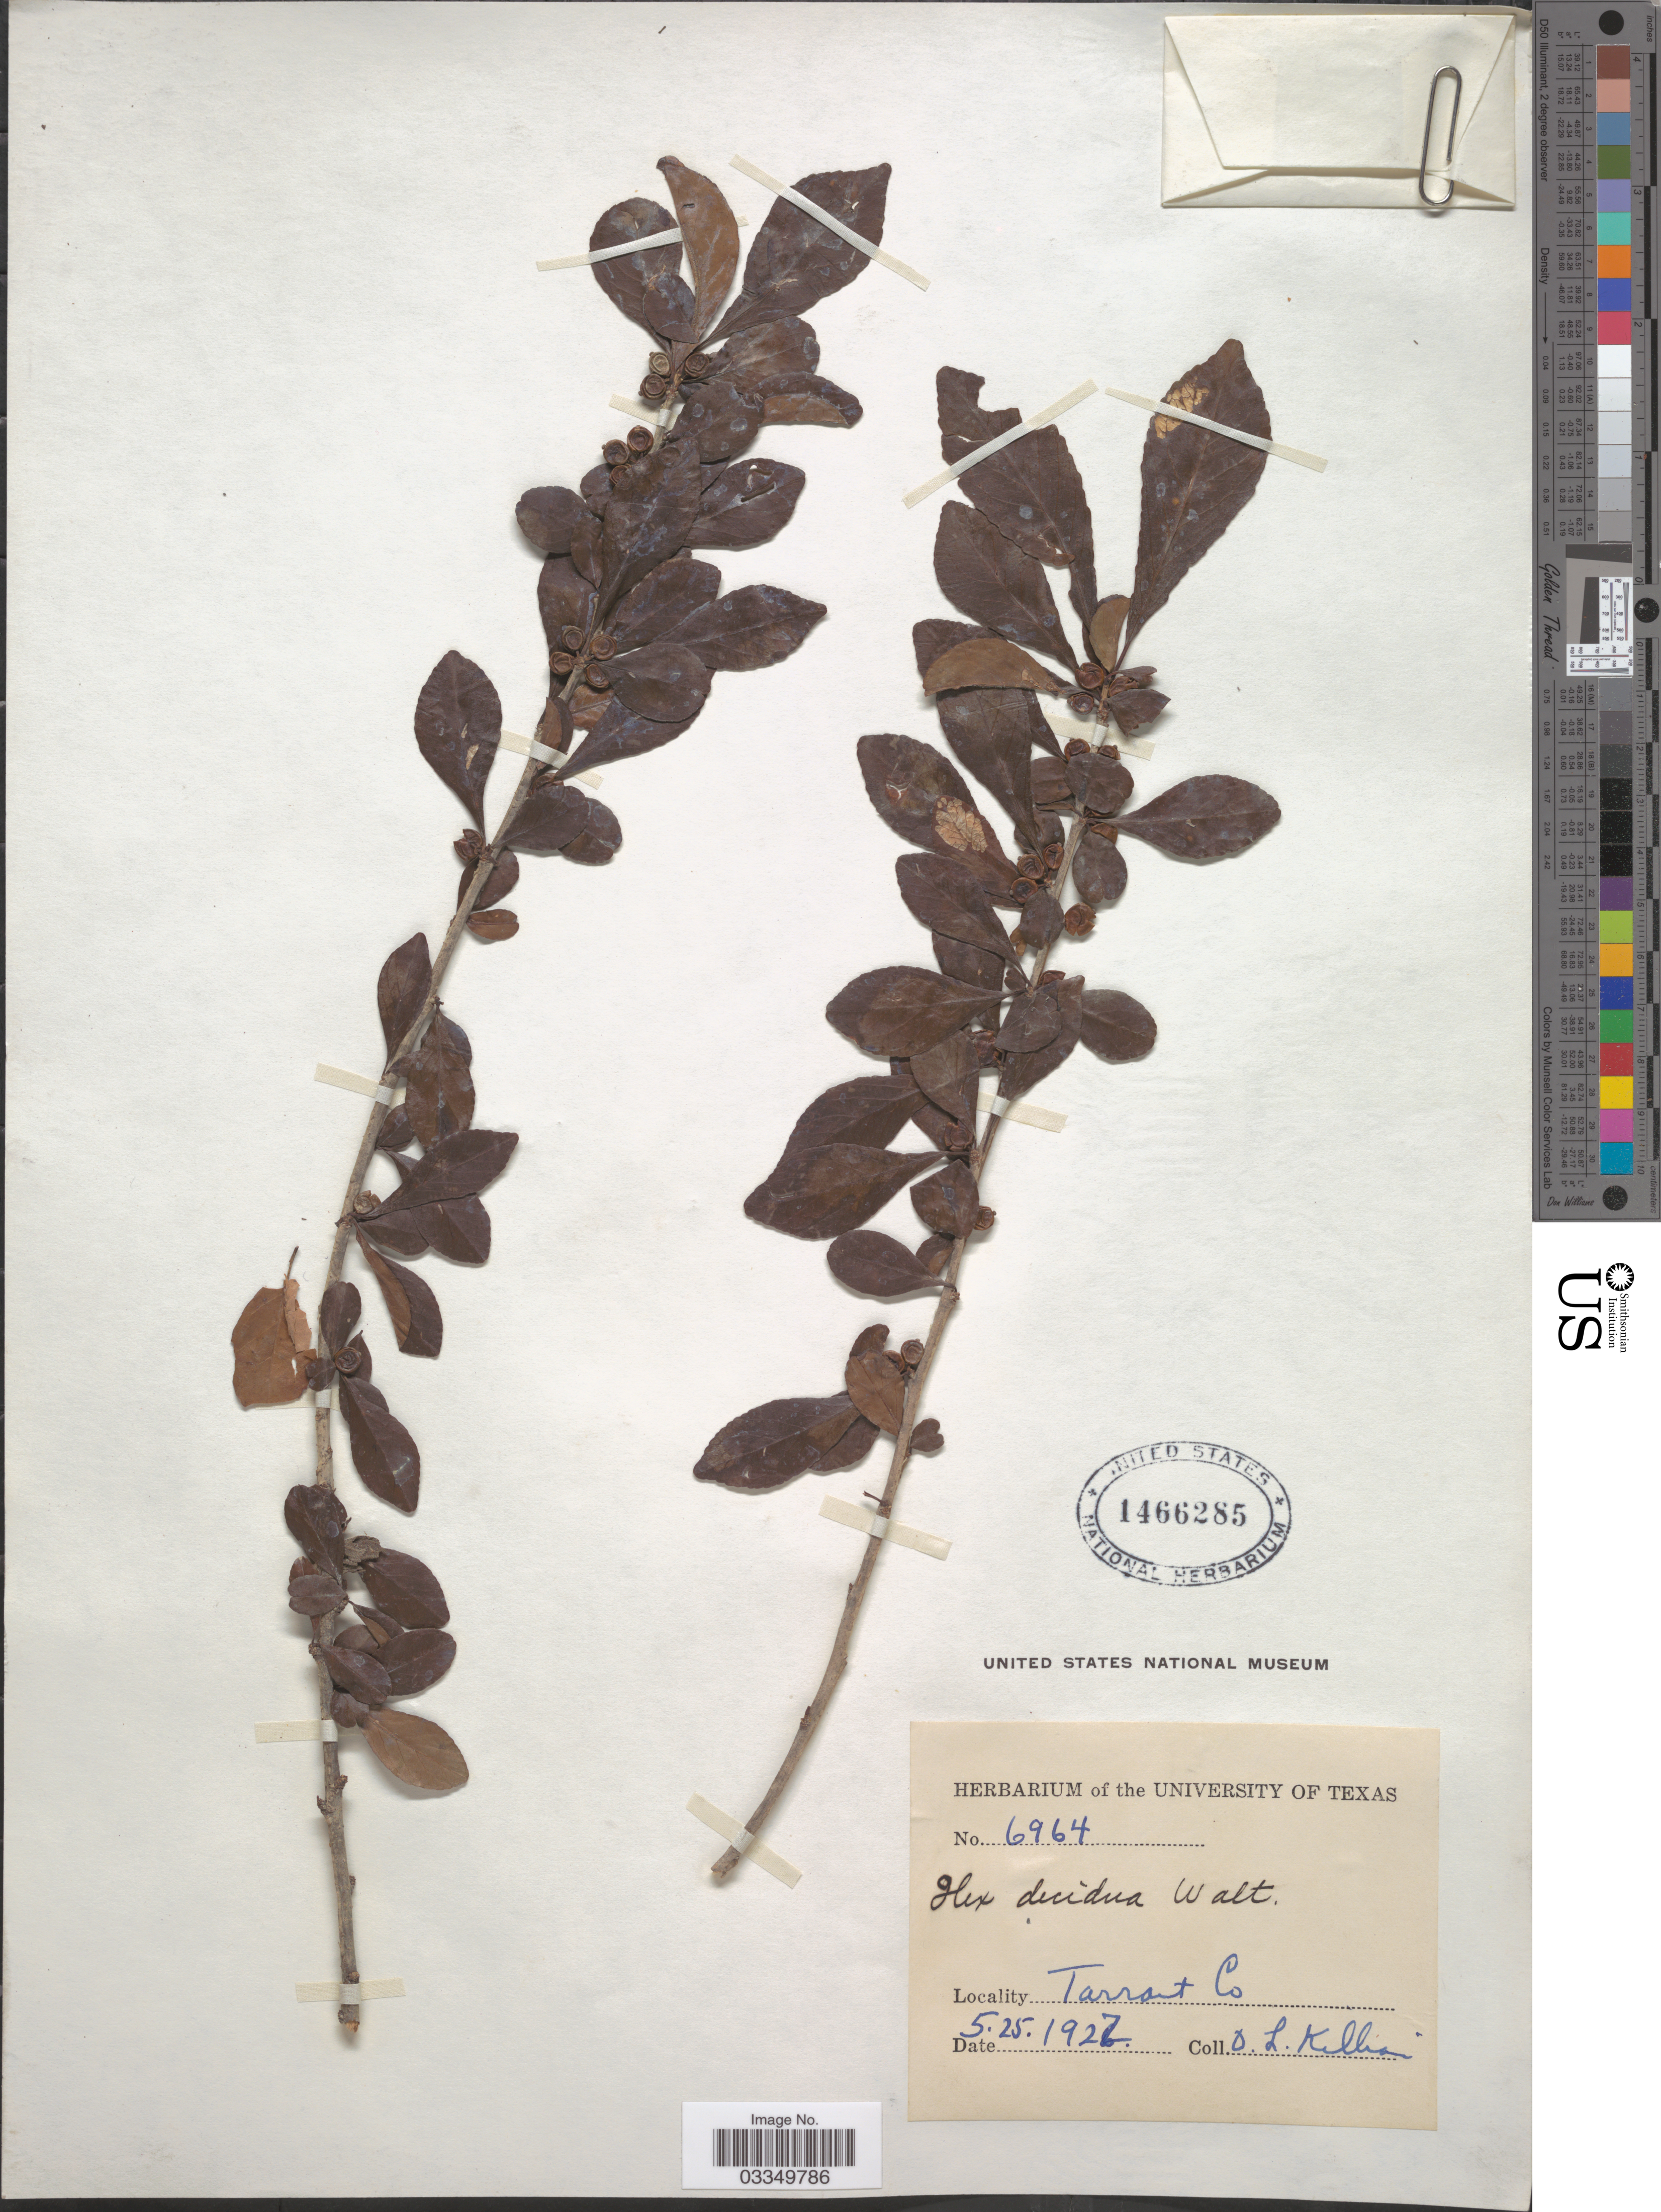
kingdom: Plantae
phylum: Tracheophyta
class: Magnoliopsida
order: Aquifoliales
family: Aquifoliaceae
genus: Ilex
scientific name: Ilex decidua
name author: Walter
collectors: O. Killian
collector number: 6964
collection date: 1927-05-25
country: United States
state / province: Texas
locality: Tarrant Co.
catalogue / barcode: US 1466285